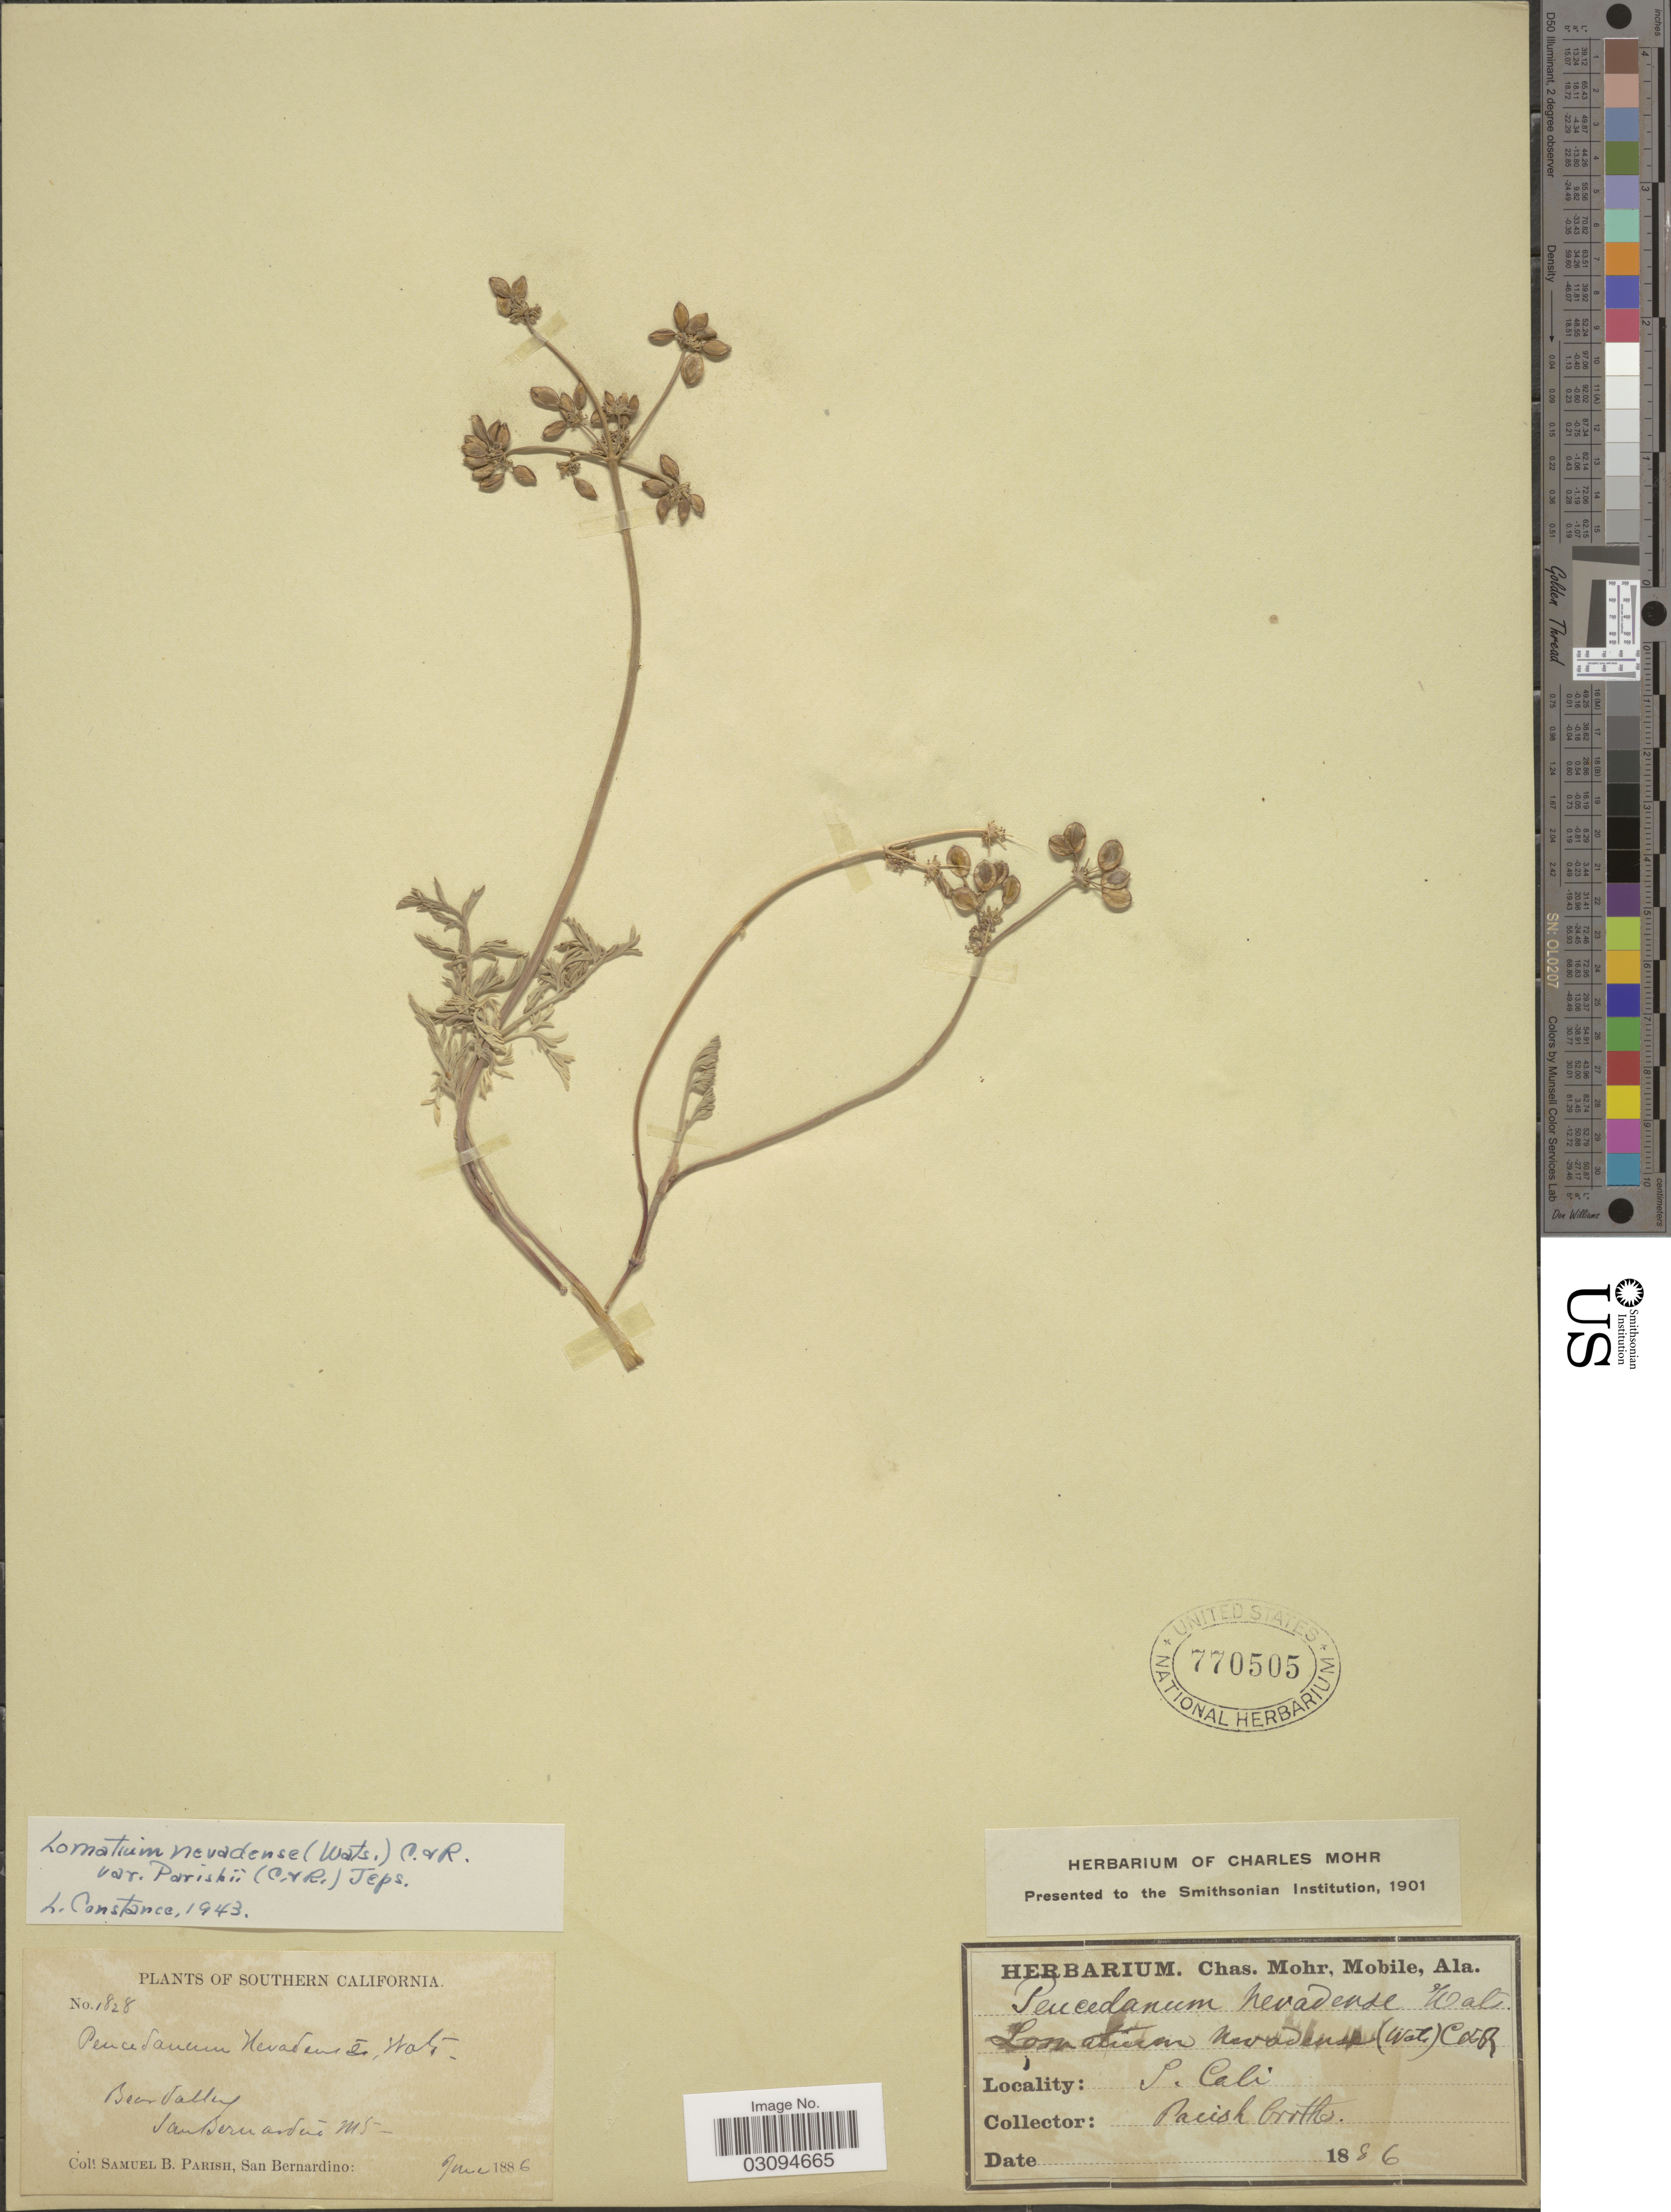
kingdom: Plantae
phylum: Tracheophyta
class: Magnoliopsida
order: Apiales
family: Apiaceae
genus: Lomatium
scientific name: Lomatium nevadense var. parishii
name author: (J.M. Coult. & Rose) Jeps.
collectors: S. B. Parish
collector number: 1828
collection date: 1886-06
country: United States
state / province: California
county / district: San Bernardino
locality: Southern California. Bear Valley. San Bernardino Mt.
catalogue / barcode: US 770505